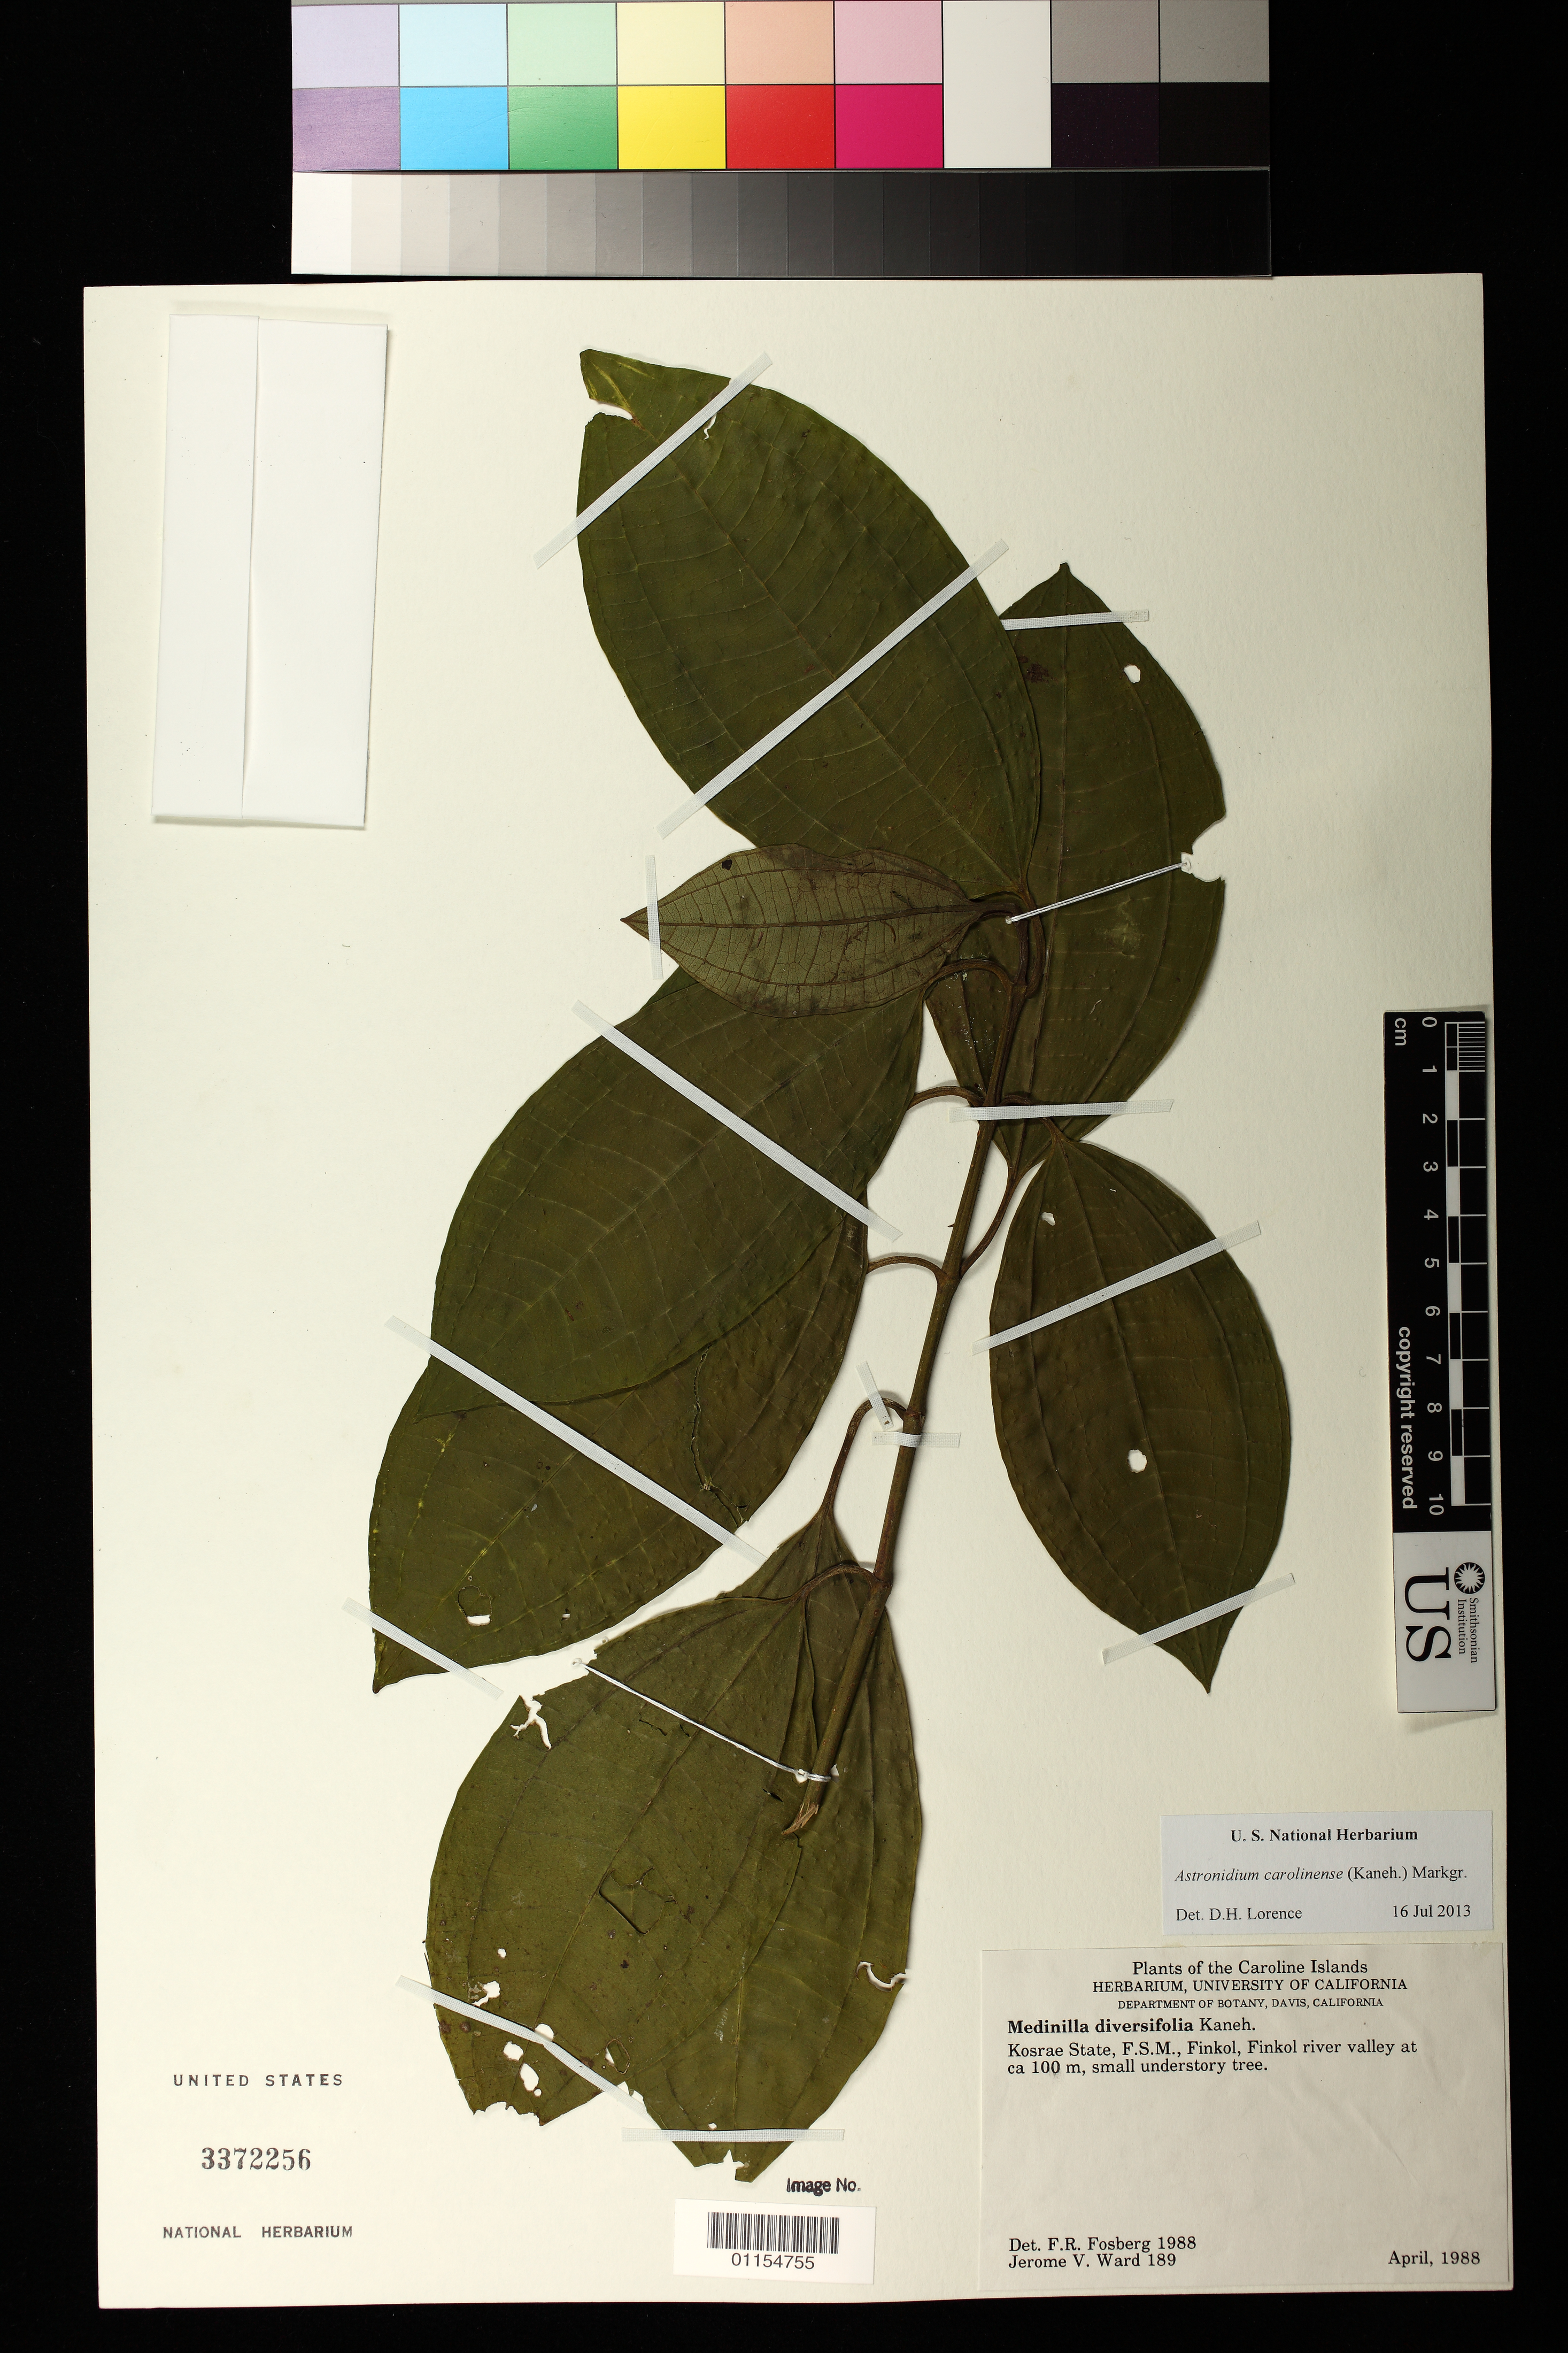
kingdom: Plantae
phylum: Tracheophyta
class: Magnoliopsida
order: Myrtales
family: Melastomataceae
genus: Astronidium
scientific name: Astronidium carolinense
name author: (Kaneh.) Markgr.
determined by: Lorence, David H., (PTBG), National Tropical Botanical Garden (UNITED STATES)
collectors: F. R. Fosberg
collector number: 189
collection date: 1988-04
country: Micronesia, Federated States of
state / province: Kosrae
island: Kosrae [Kusaie]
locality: Finkol, Finkol river valley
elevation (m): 100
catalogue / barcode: US 3372256